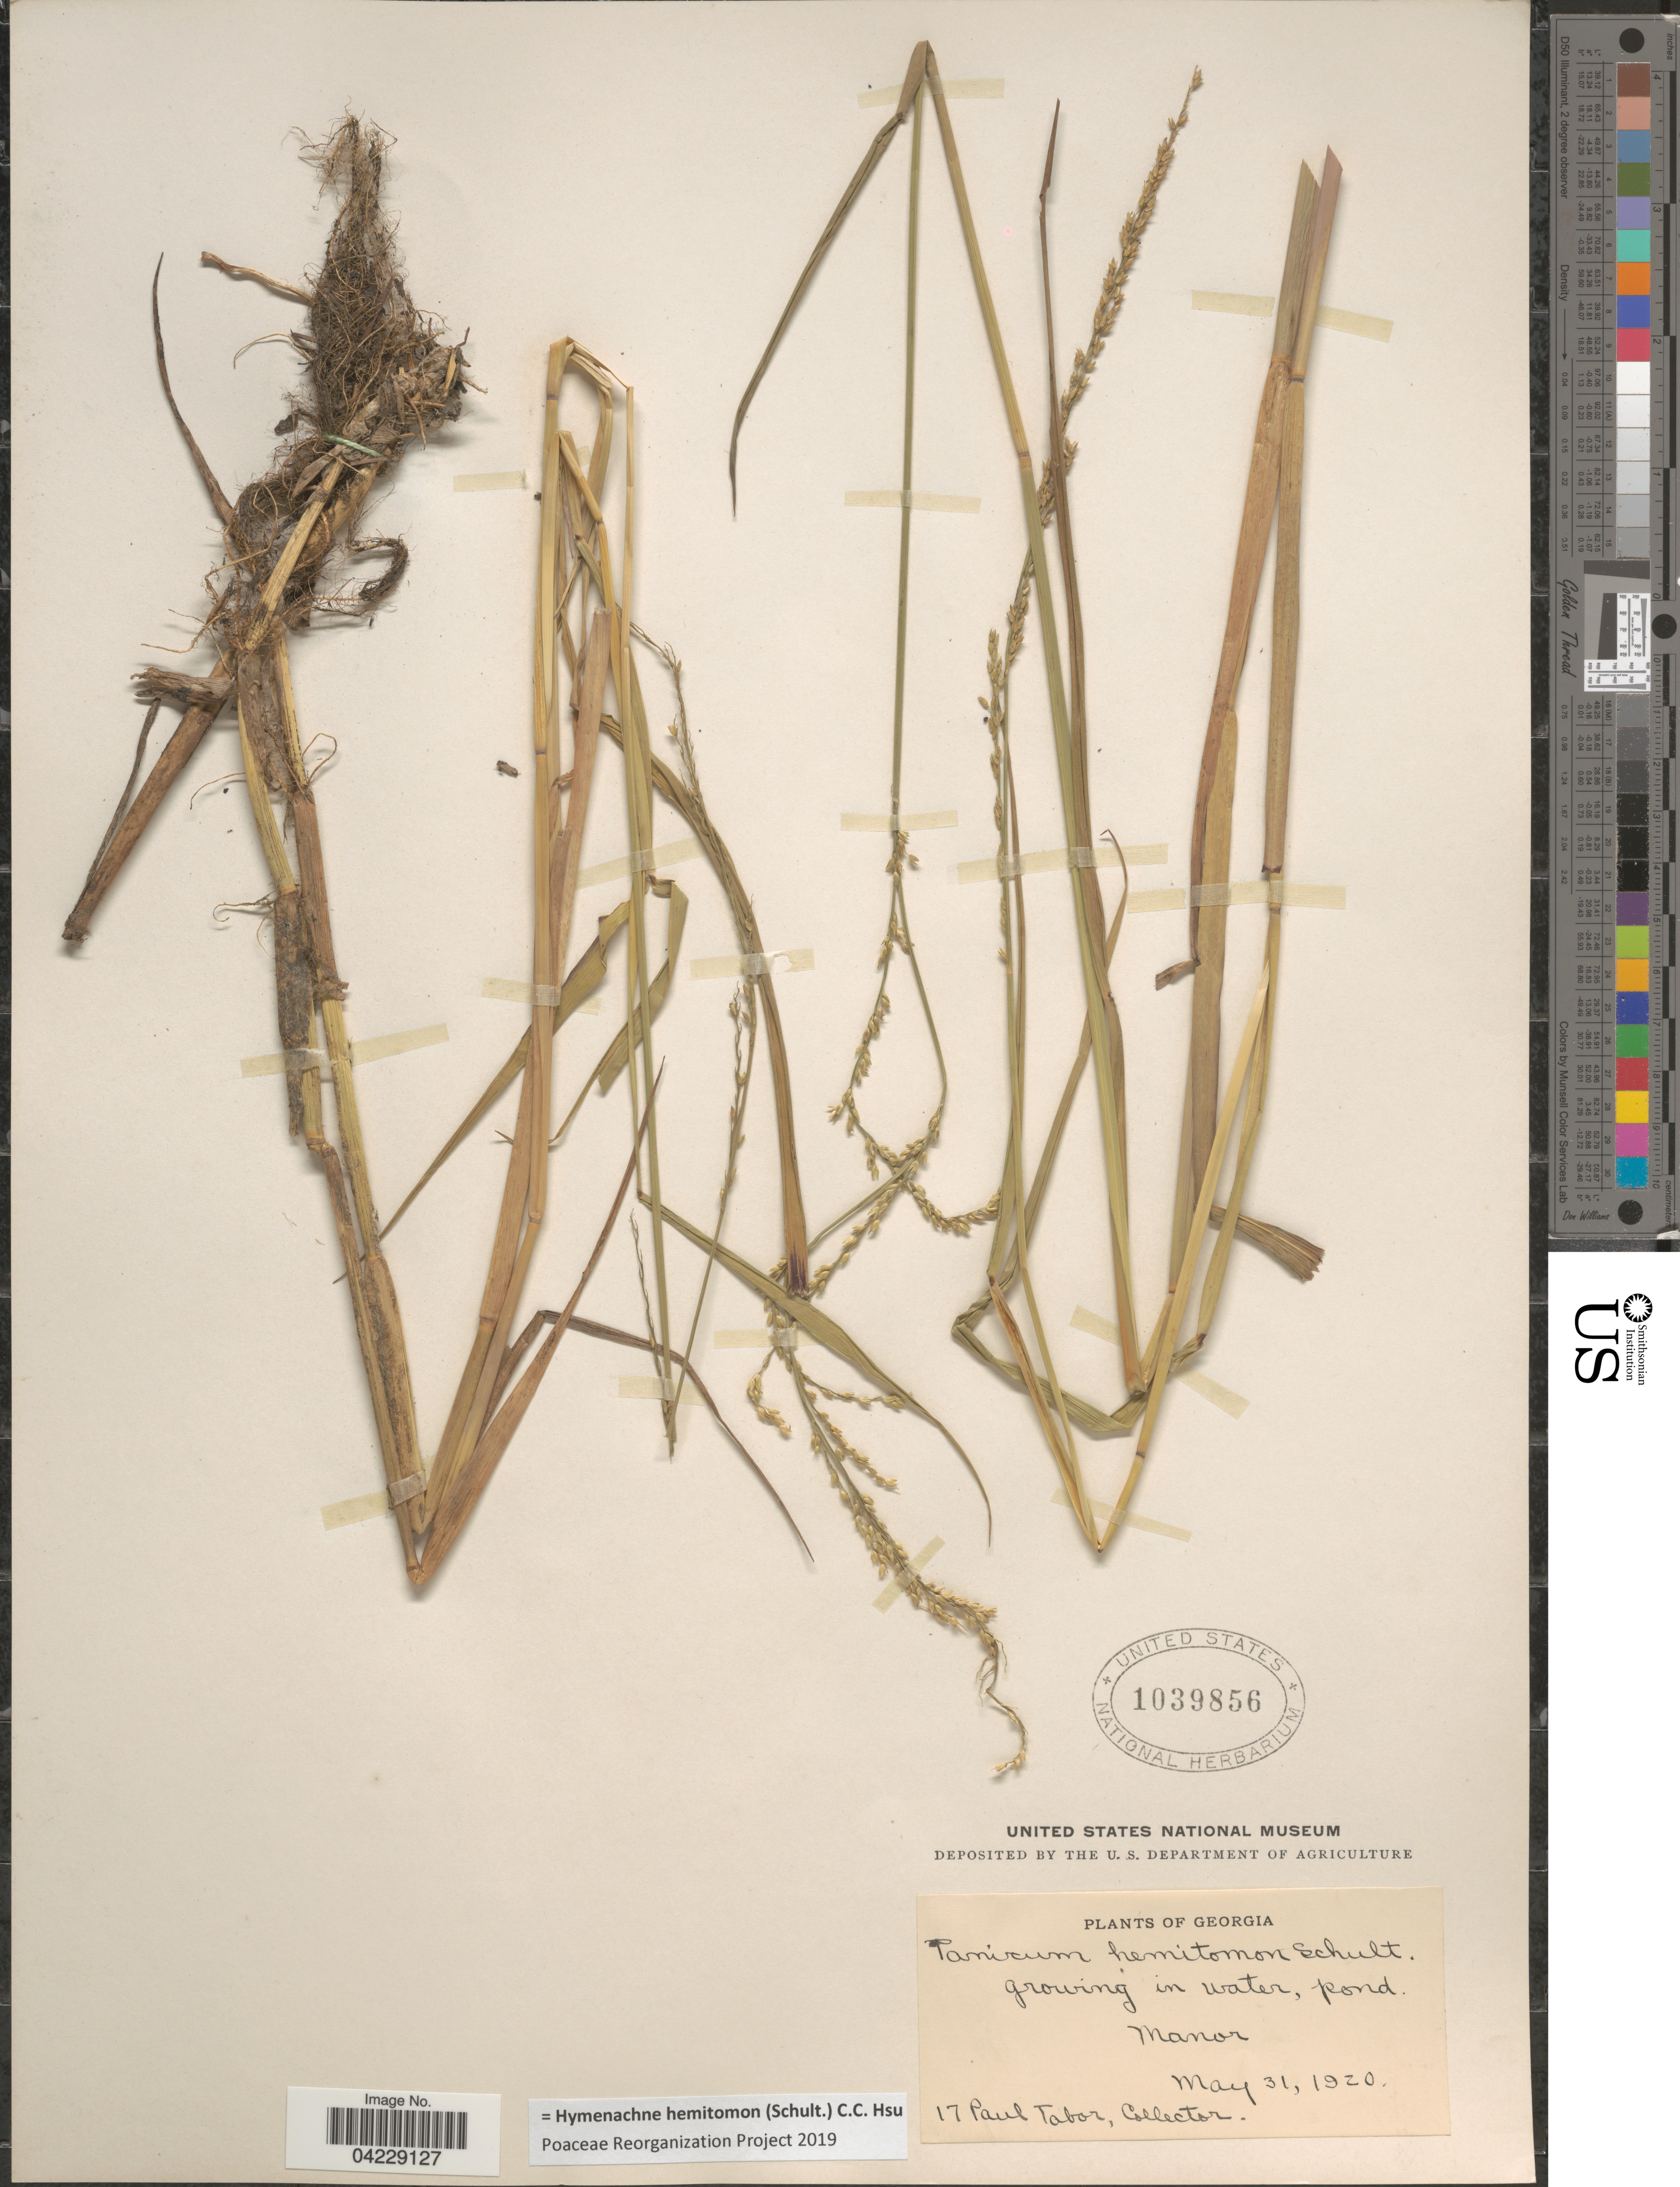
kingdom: Plantae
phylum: Tracheophyta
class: Liliopsida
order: Poales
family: Poaceae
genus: Hymenachne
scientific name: Hymenachne hemitomon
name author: (Schult.) C. C. Hsu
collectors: P. Tabor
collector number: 17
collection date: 1920-05-31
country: United States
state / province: Georgia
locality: Manor.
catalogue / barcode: US 1039856